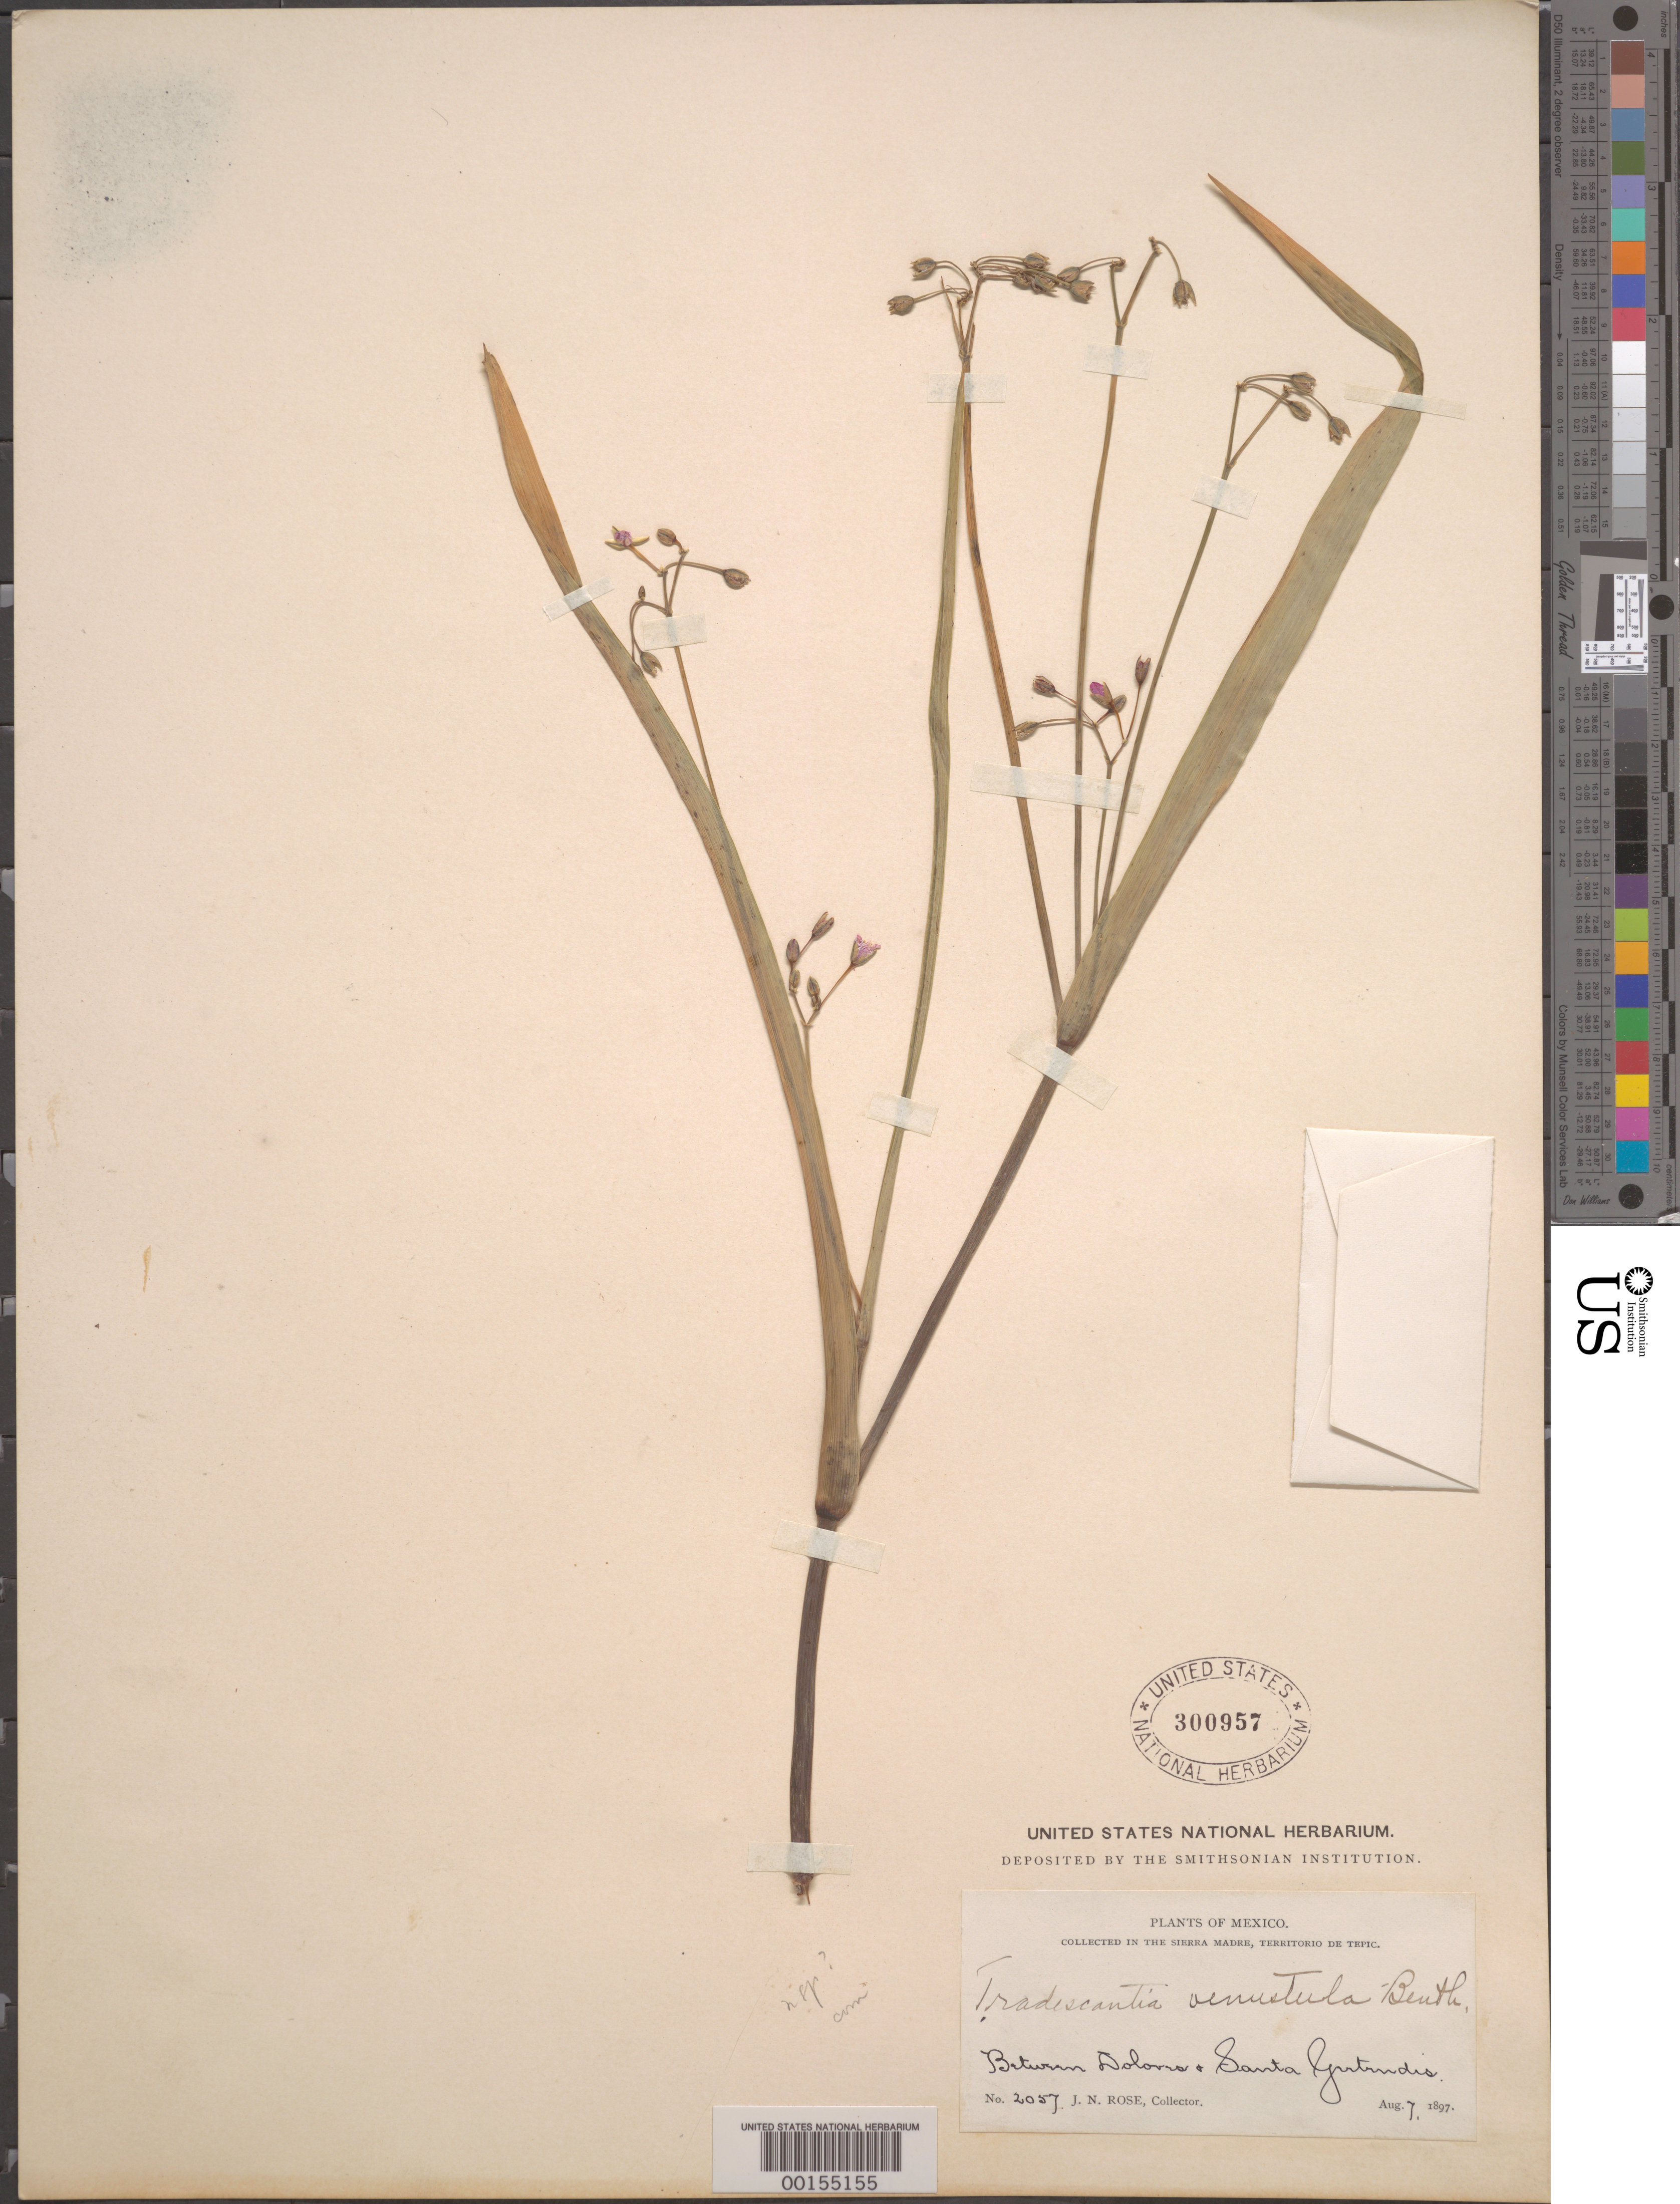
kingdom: Plantae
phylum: Tracheophyta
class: Liliopsida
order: Commelinales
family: Commelinaceae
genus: Gibasis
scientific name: Gibasis linearis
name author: (Benth.) Rohweder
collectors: J. N. Rose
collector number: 2057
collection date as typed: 07 Aug 1897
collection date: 1897-08-07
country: Mexico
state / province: Nayarit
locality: Sierra Madre between dolovers and santa gertrudis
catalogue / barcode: US 300957